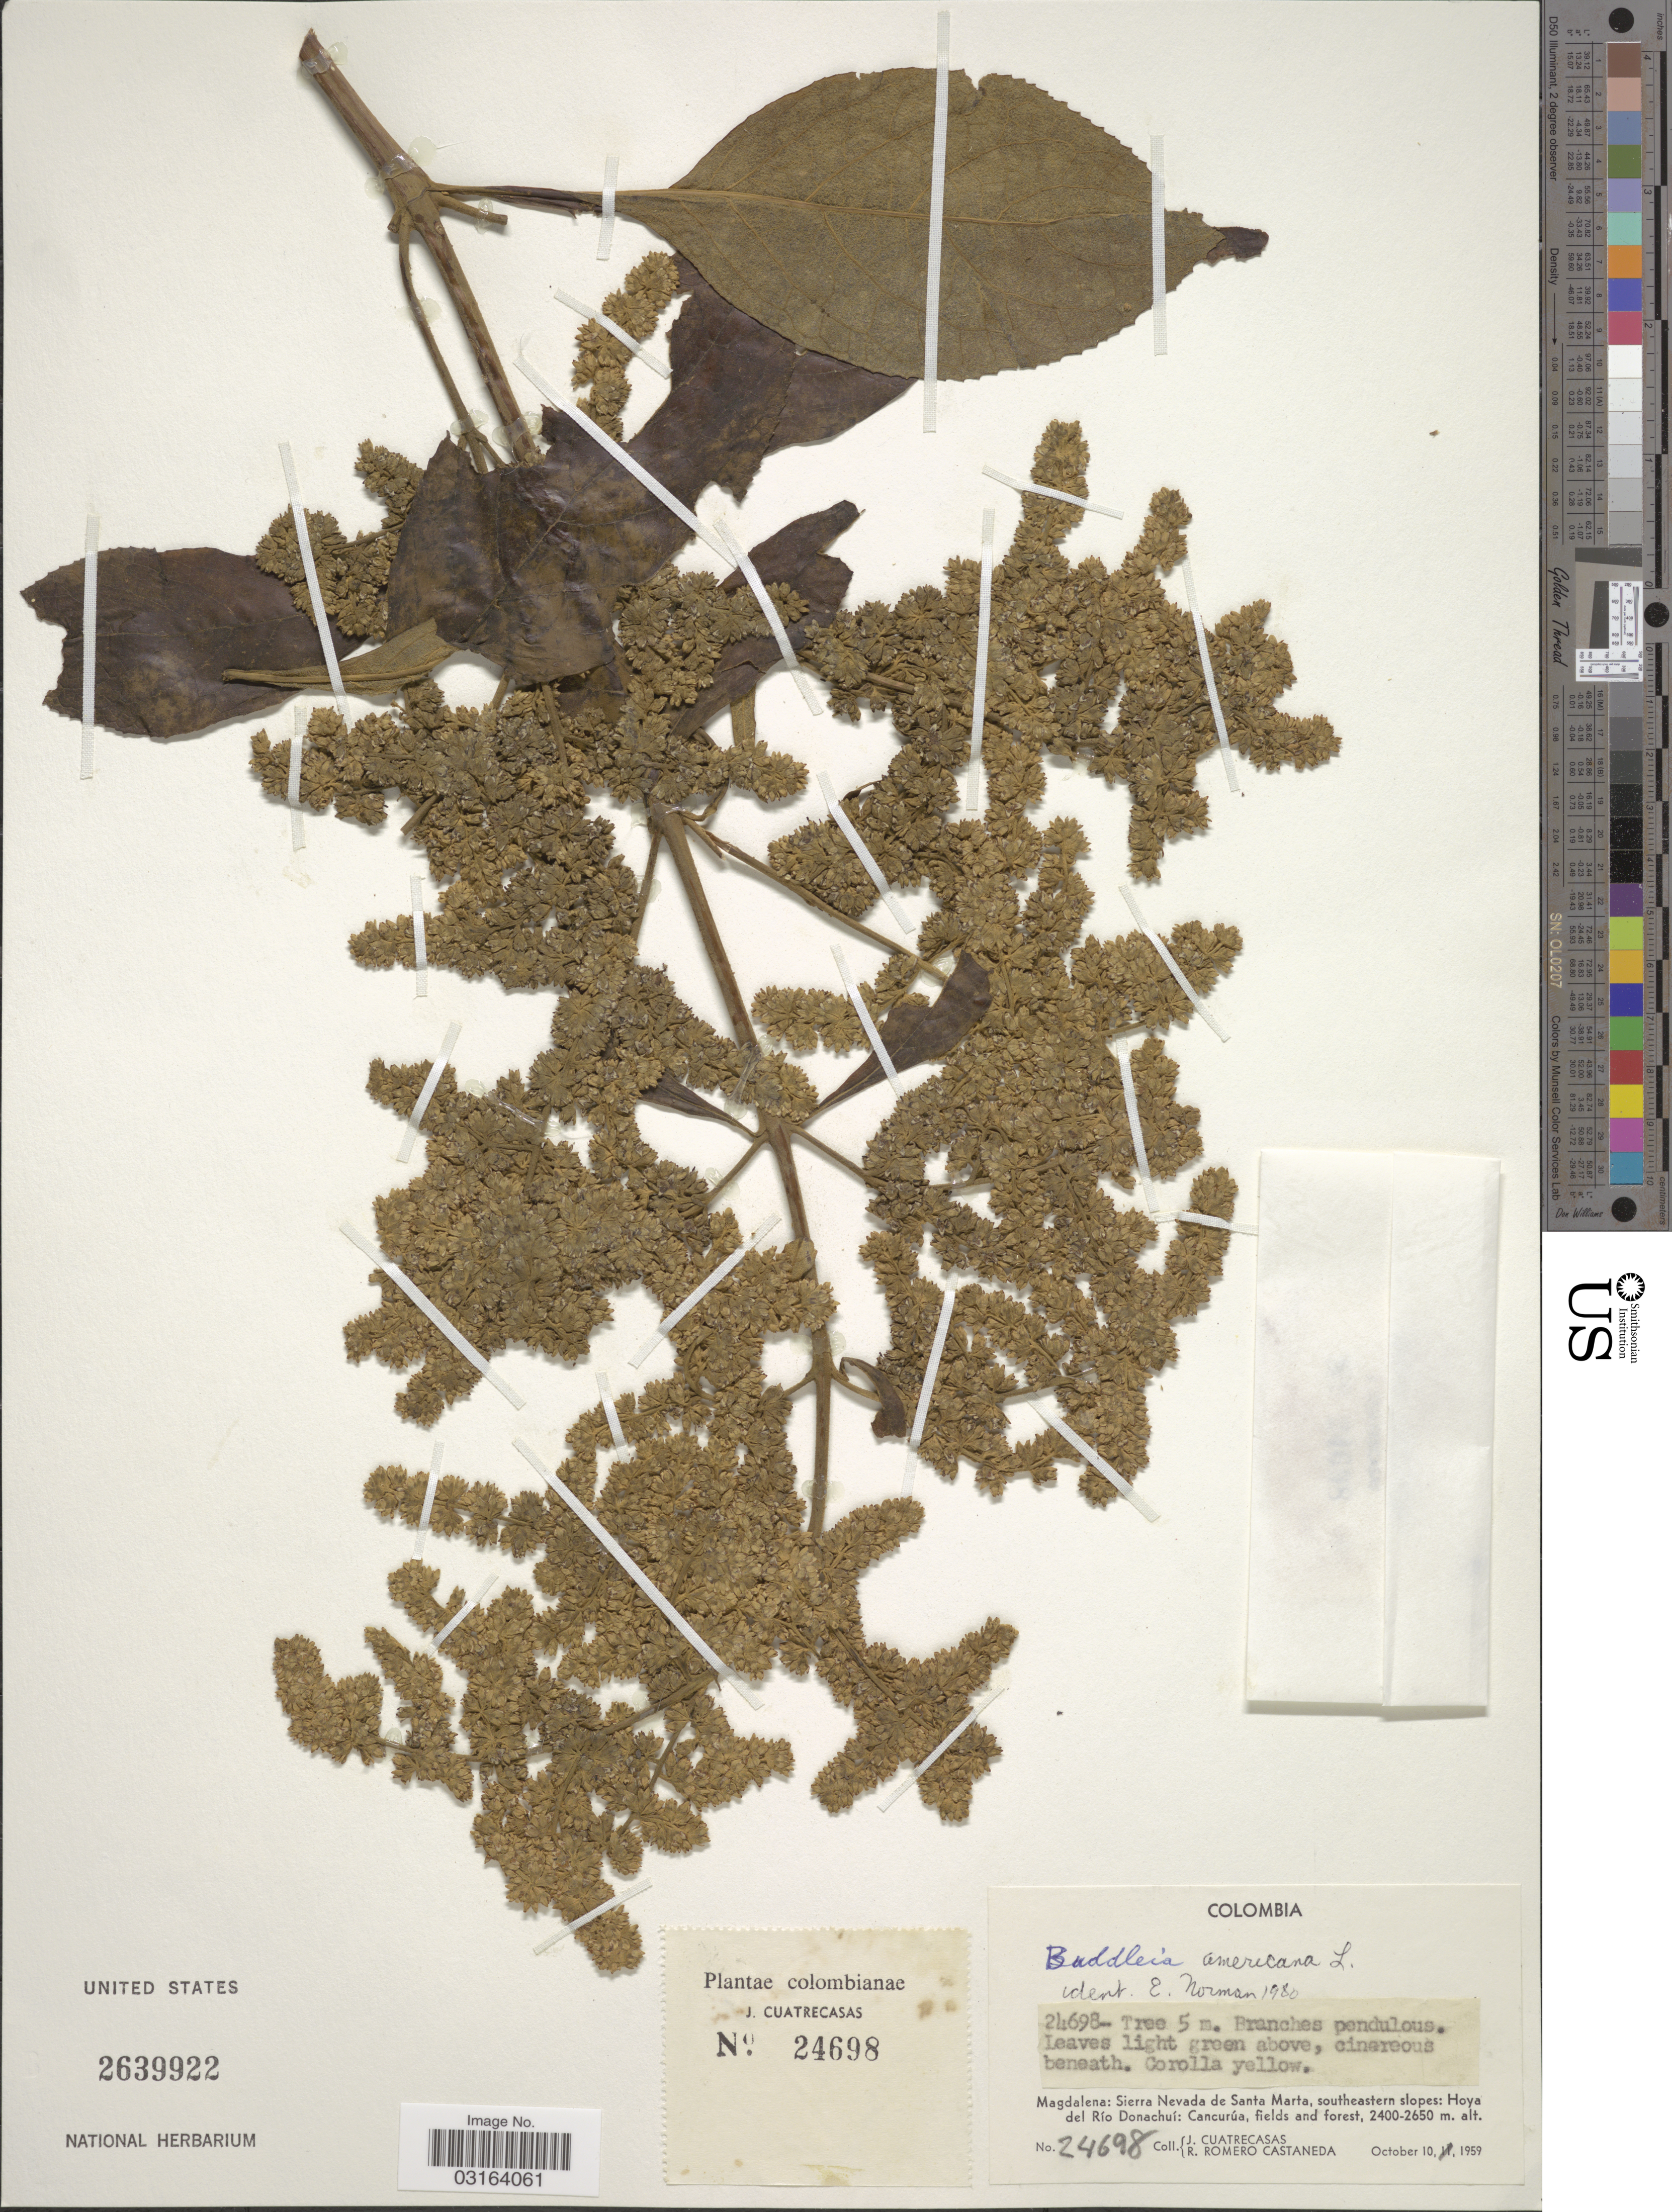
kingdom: Plantae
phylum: Tracheophyta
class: Magnoliopsida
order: Lamiales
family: Scrophulariaceae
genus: Buddleja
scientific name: Buddleja americana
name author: L.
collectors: J. Cuatrecasas & R. Romero Castañeda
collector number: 24698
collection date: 1959-10-10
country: Colombia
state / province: Magdalena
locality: Sierra Nevada de Santa Marta, southeastern slopes: Hoya del Río Donachuí: Cancurúa.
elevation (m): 2400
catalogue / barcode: US 2639922